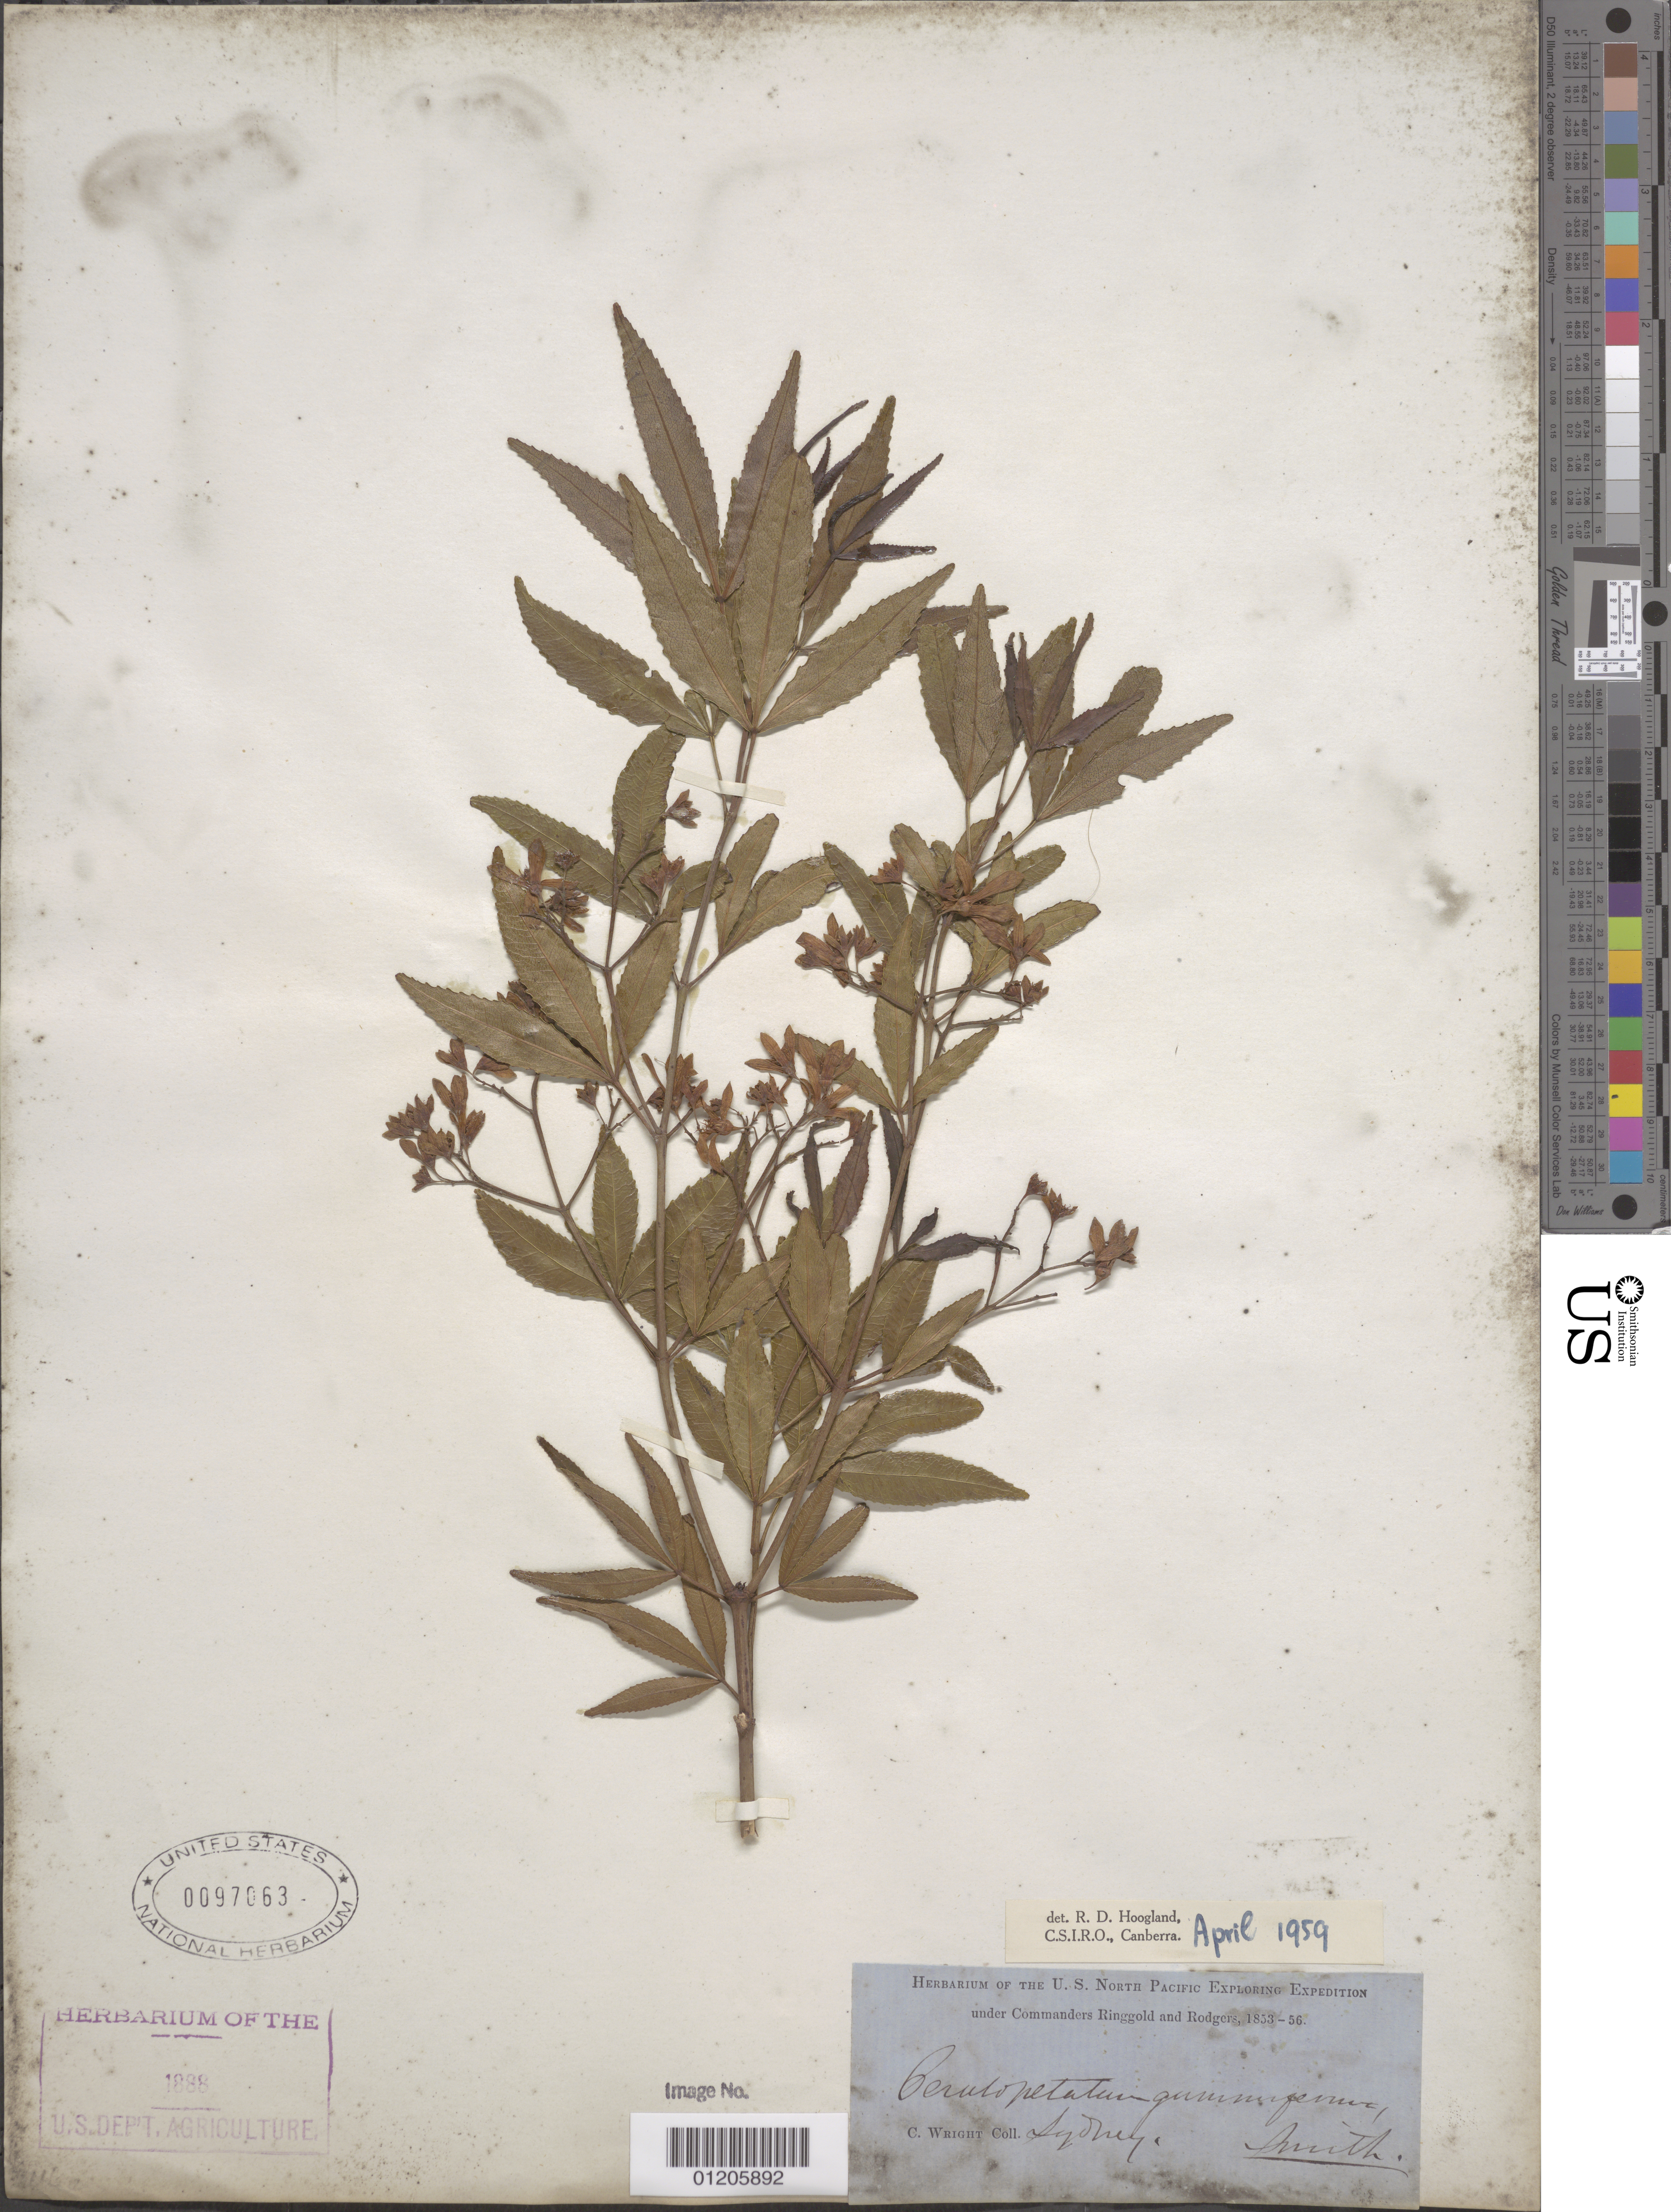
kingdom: Plantae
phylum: Tracheophyta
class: Magnoliopsida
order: Oxalidales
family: Cunoniaceae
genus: Ceratopetalum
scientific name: Ceratopetalum gummiferum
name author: Sm.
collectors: C. Wright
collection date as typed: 1853 to -- -- 1856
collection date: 1853/1856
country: Australia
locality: Sydney.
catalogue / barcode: US 97063